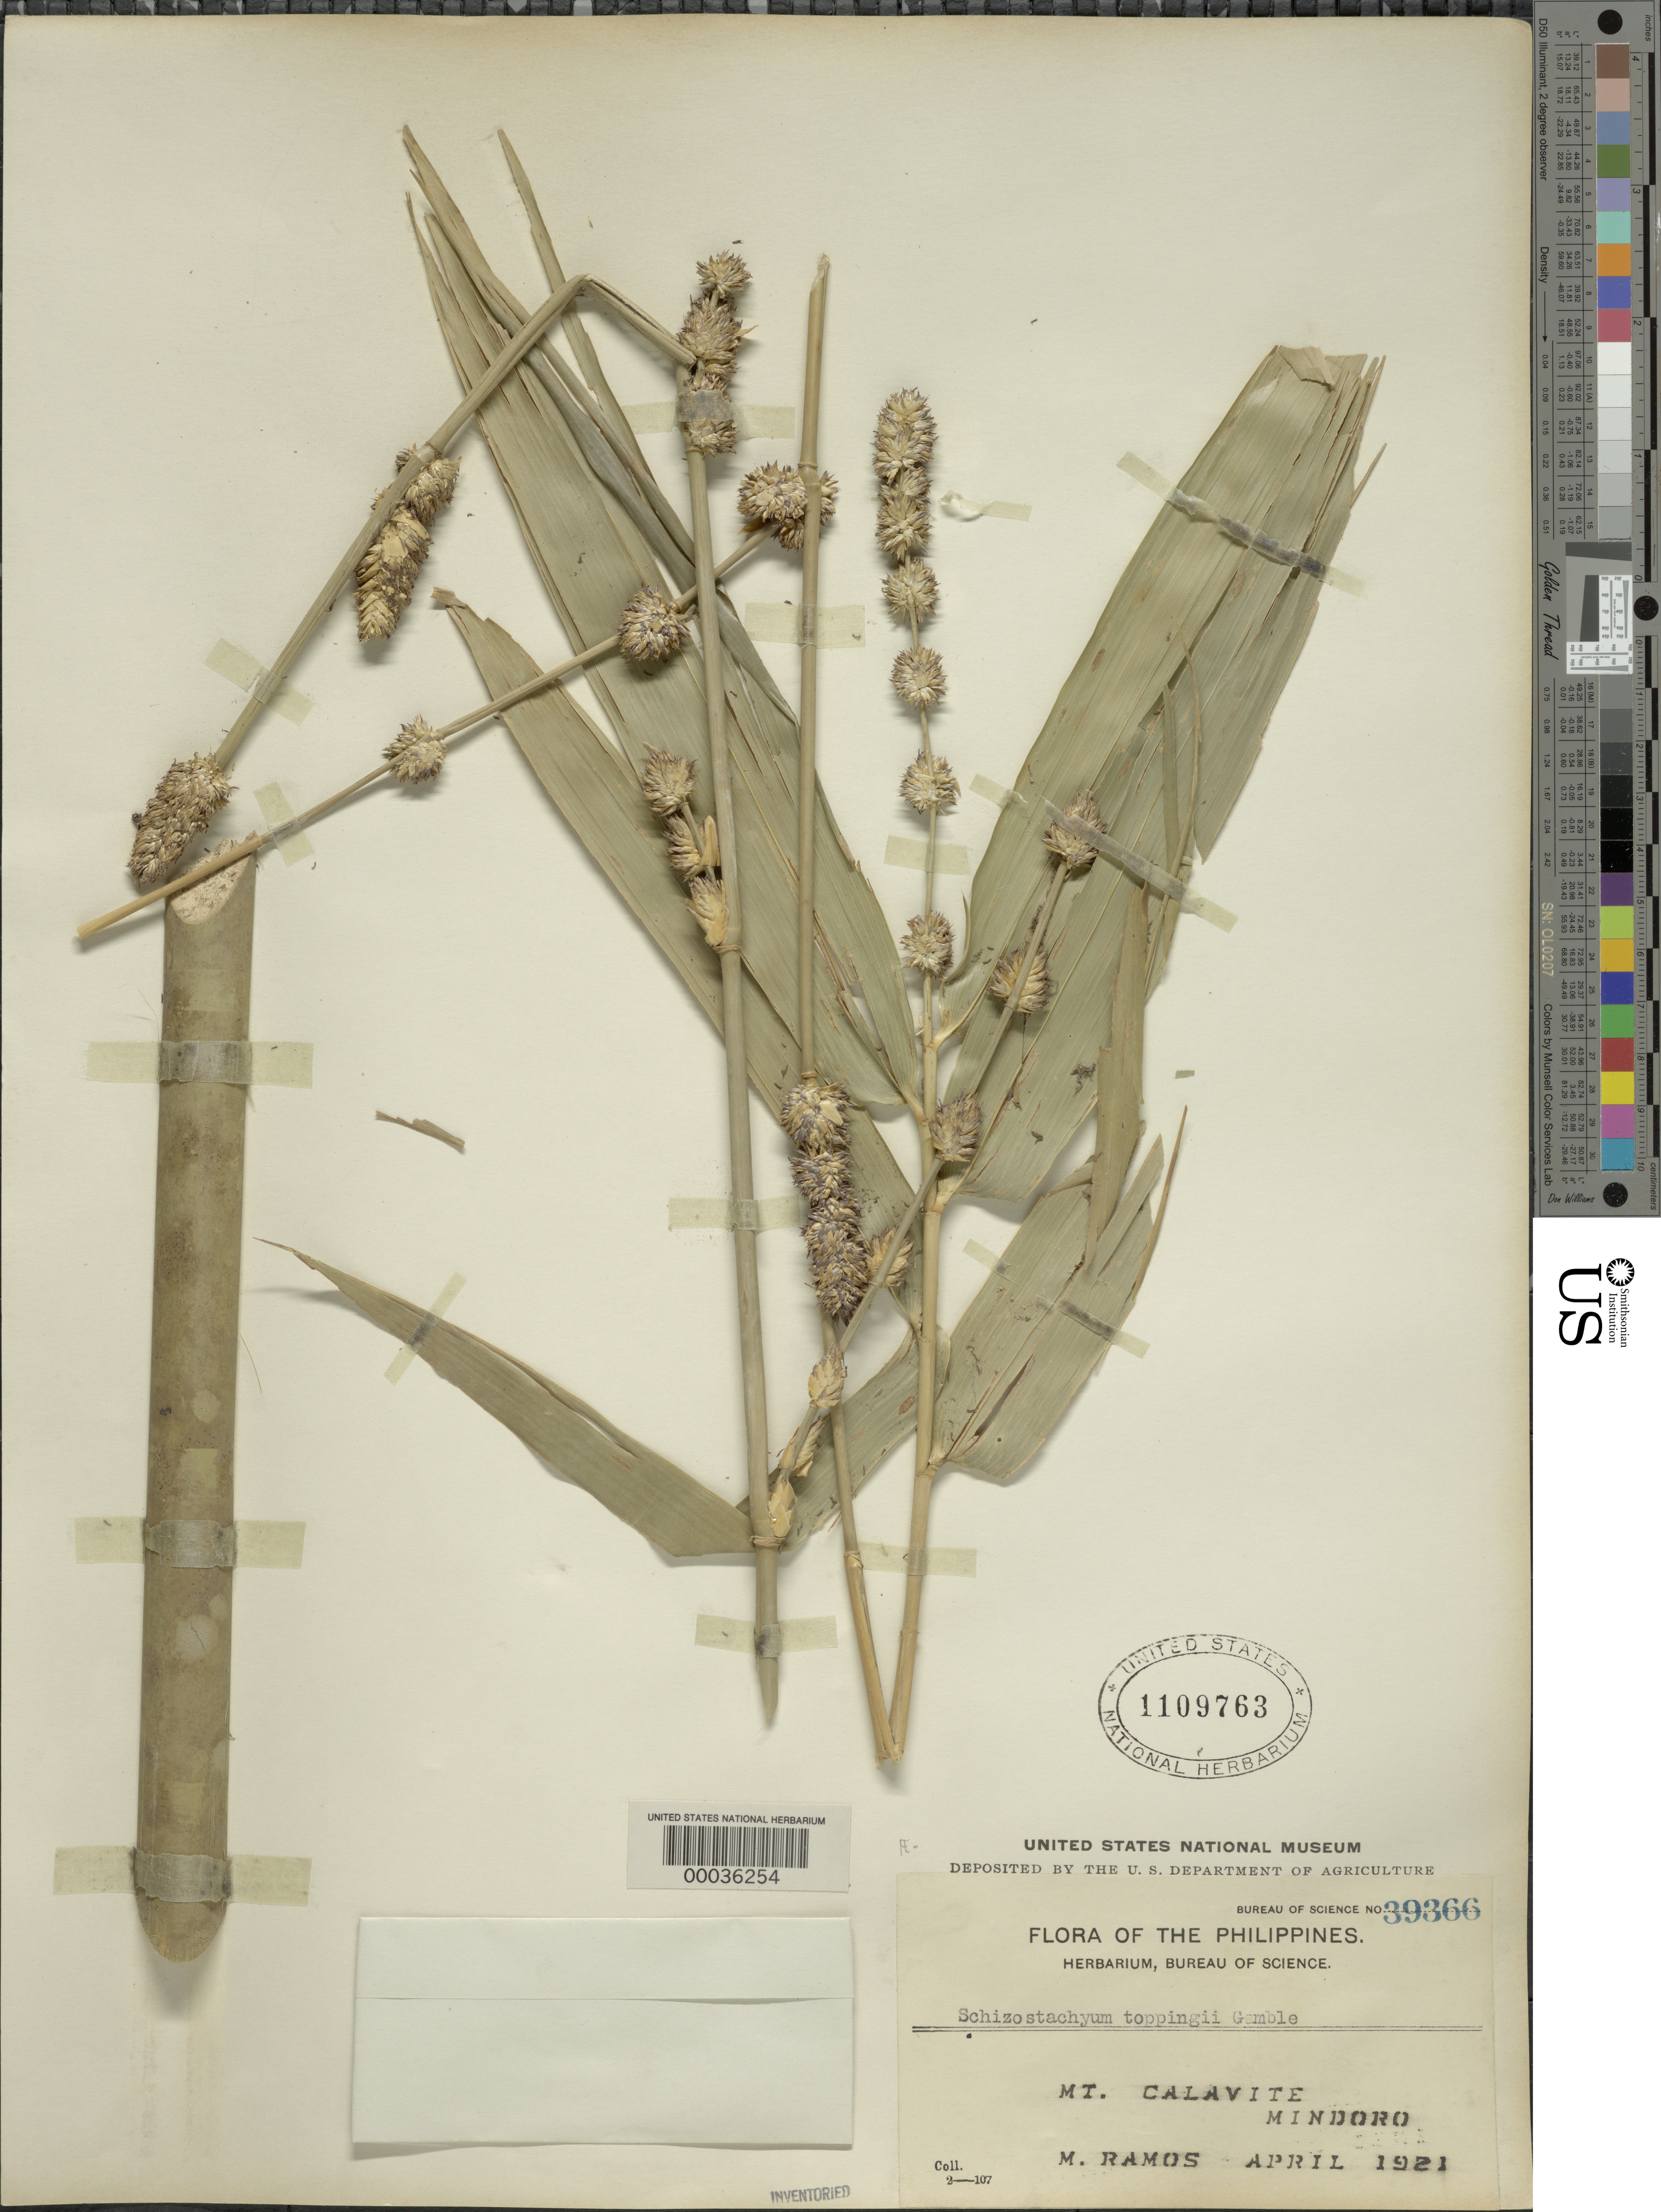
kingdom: Plantae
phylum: Tracheophyta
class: Liliopsida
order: Poales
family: Poaceae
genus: Dinochloa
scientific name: Dinochloa toppingii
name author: Gamble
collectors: M. Ramos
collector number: Pbs 39366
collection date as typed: Apr 1921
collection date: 1921-04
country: Philippines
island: Mindoro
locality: Mt. calavite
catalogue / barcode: US 1109763